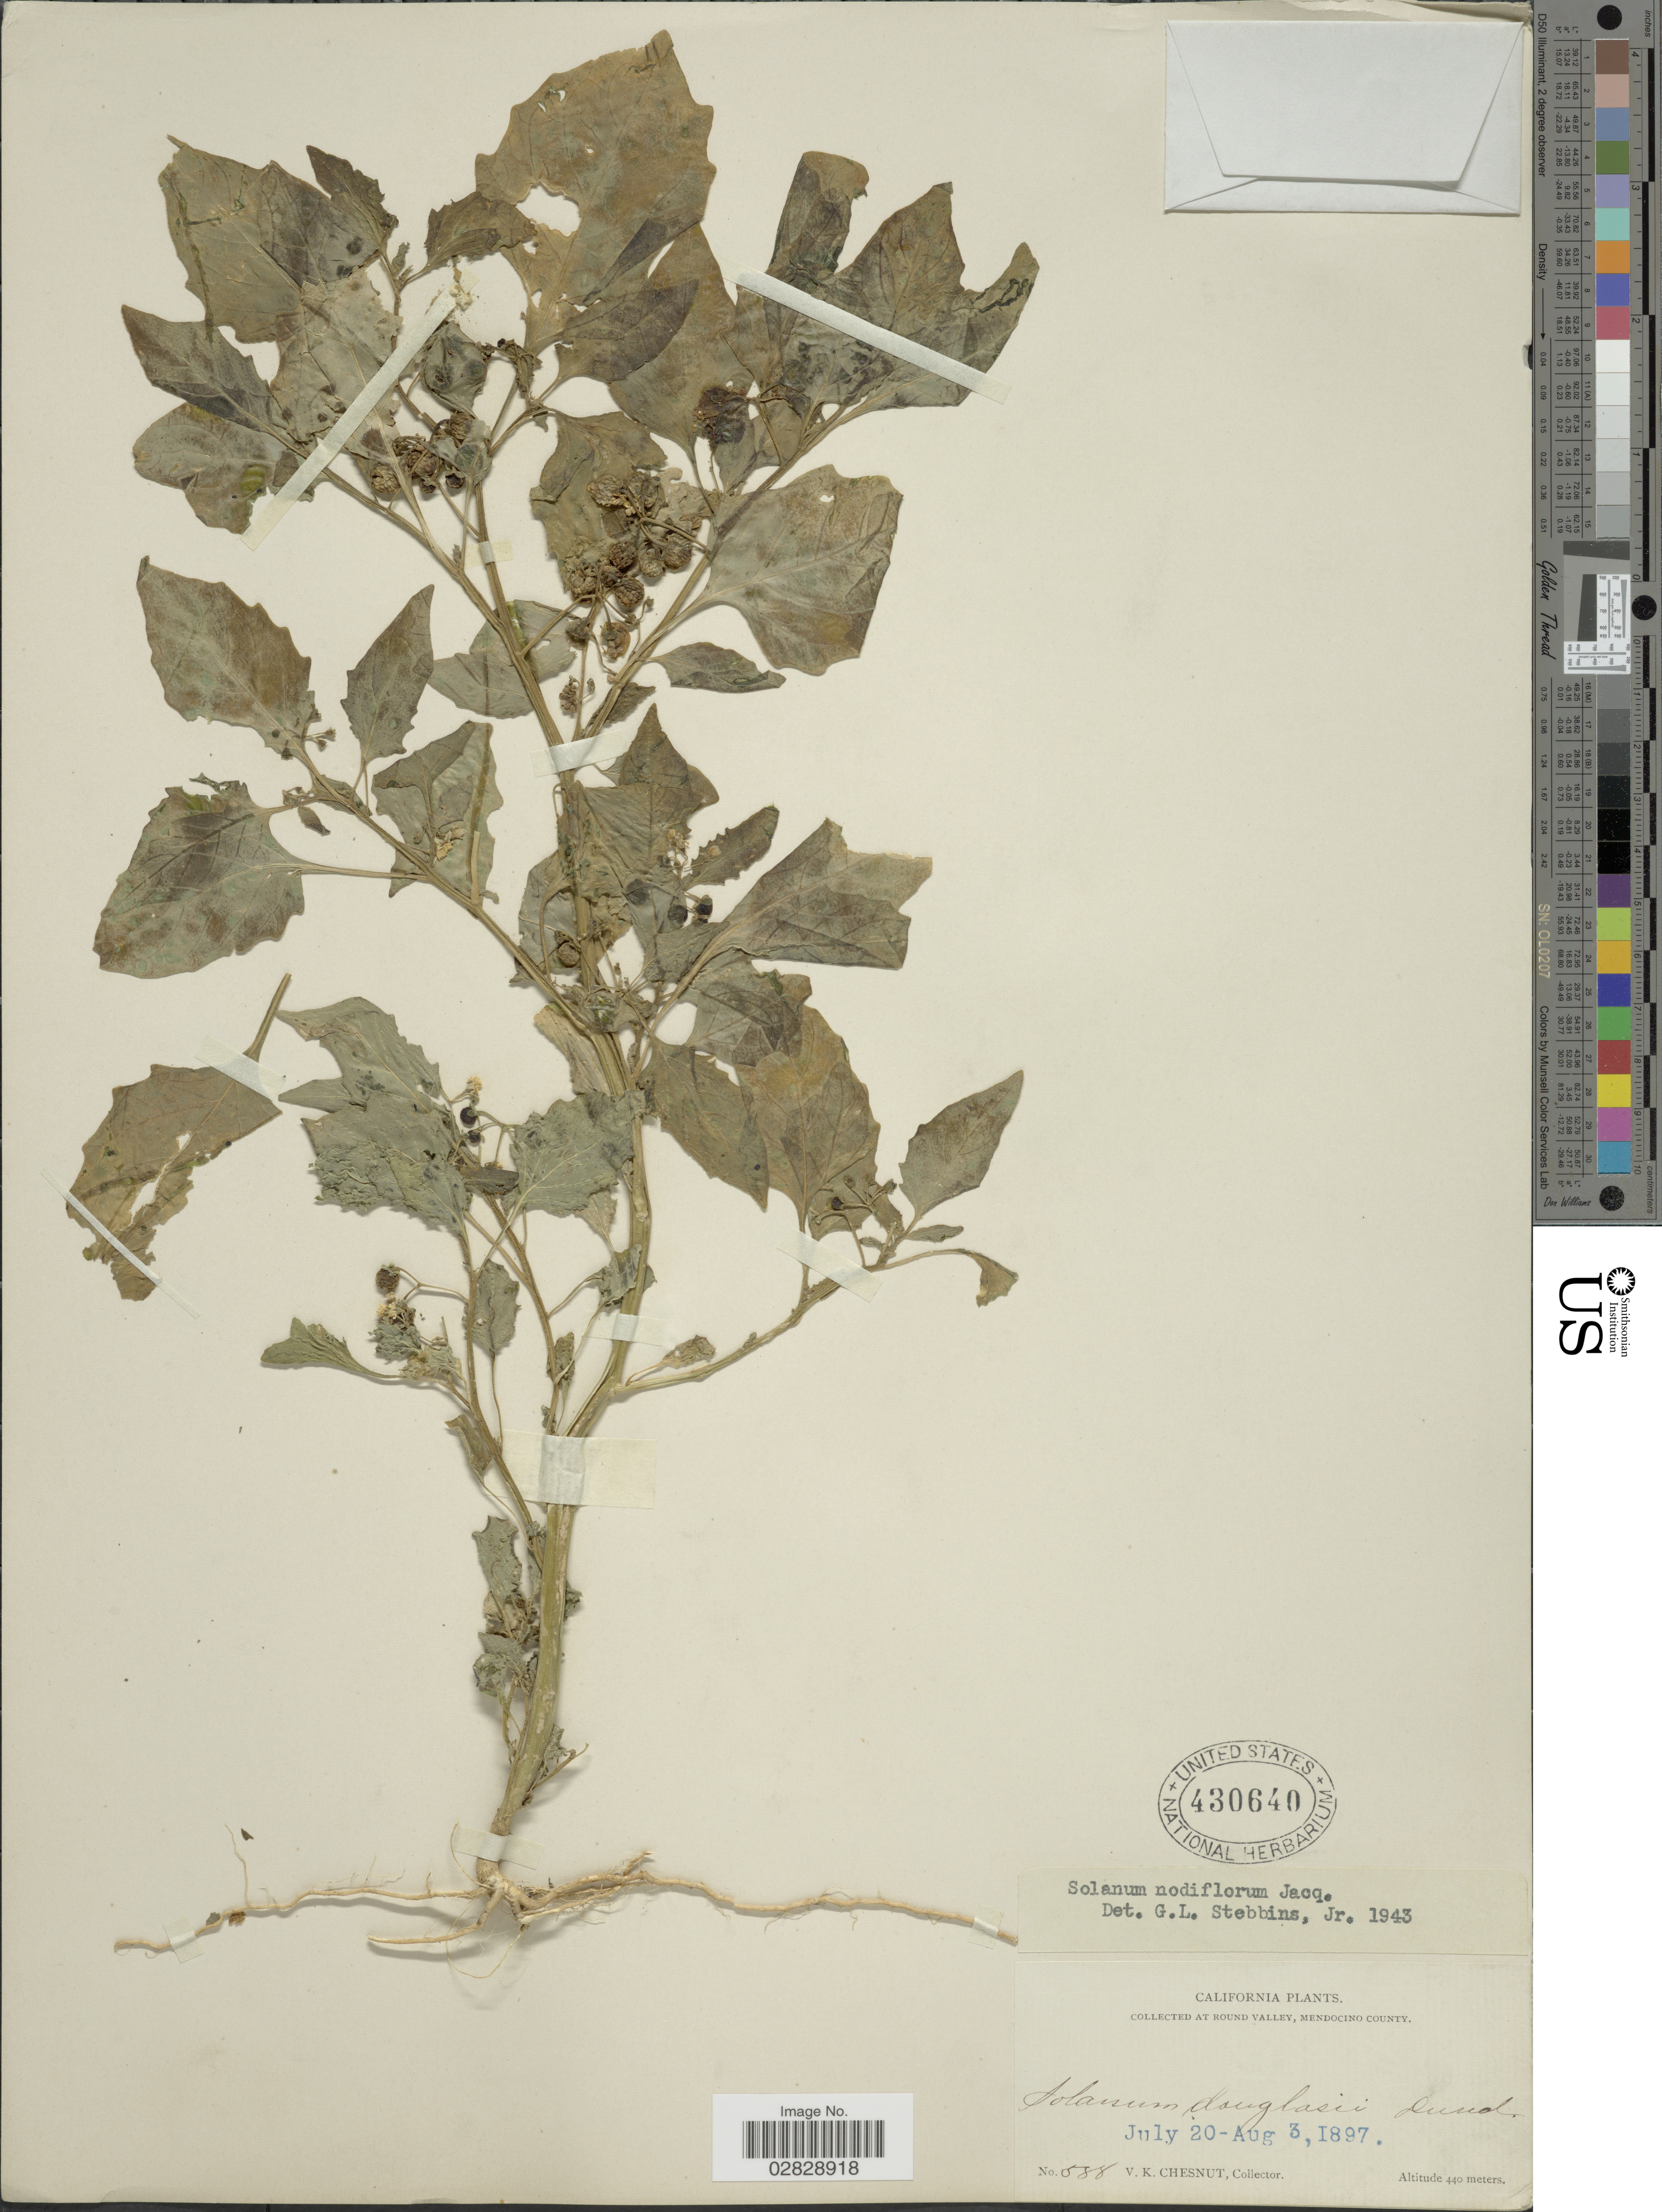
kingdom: Plantae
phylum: Tracheophyta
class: Magnoliopsida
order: Solanales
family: Solanaceae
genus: Solanum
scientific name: Solanum americanum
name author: Mill.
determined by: Knapp, S. D.; Särkinen, T.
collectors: V. Chesnut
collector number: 588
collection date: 1897-07-20/1897-08-03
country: United States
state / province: California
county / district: Mendocino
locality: Round Valley, Mendocino County.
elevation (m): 440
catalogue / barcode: US 430640